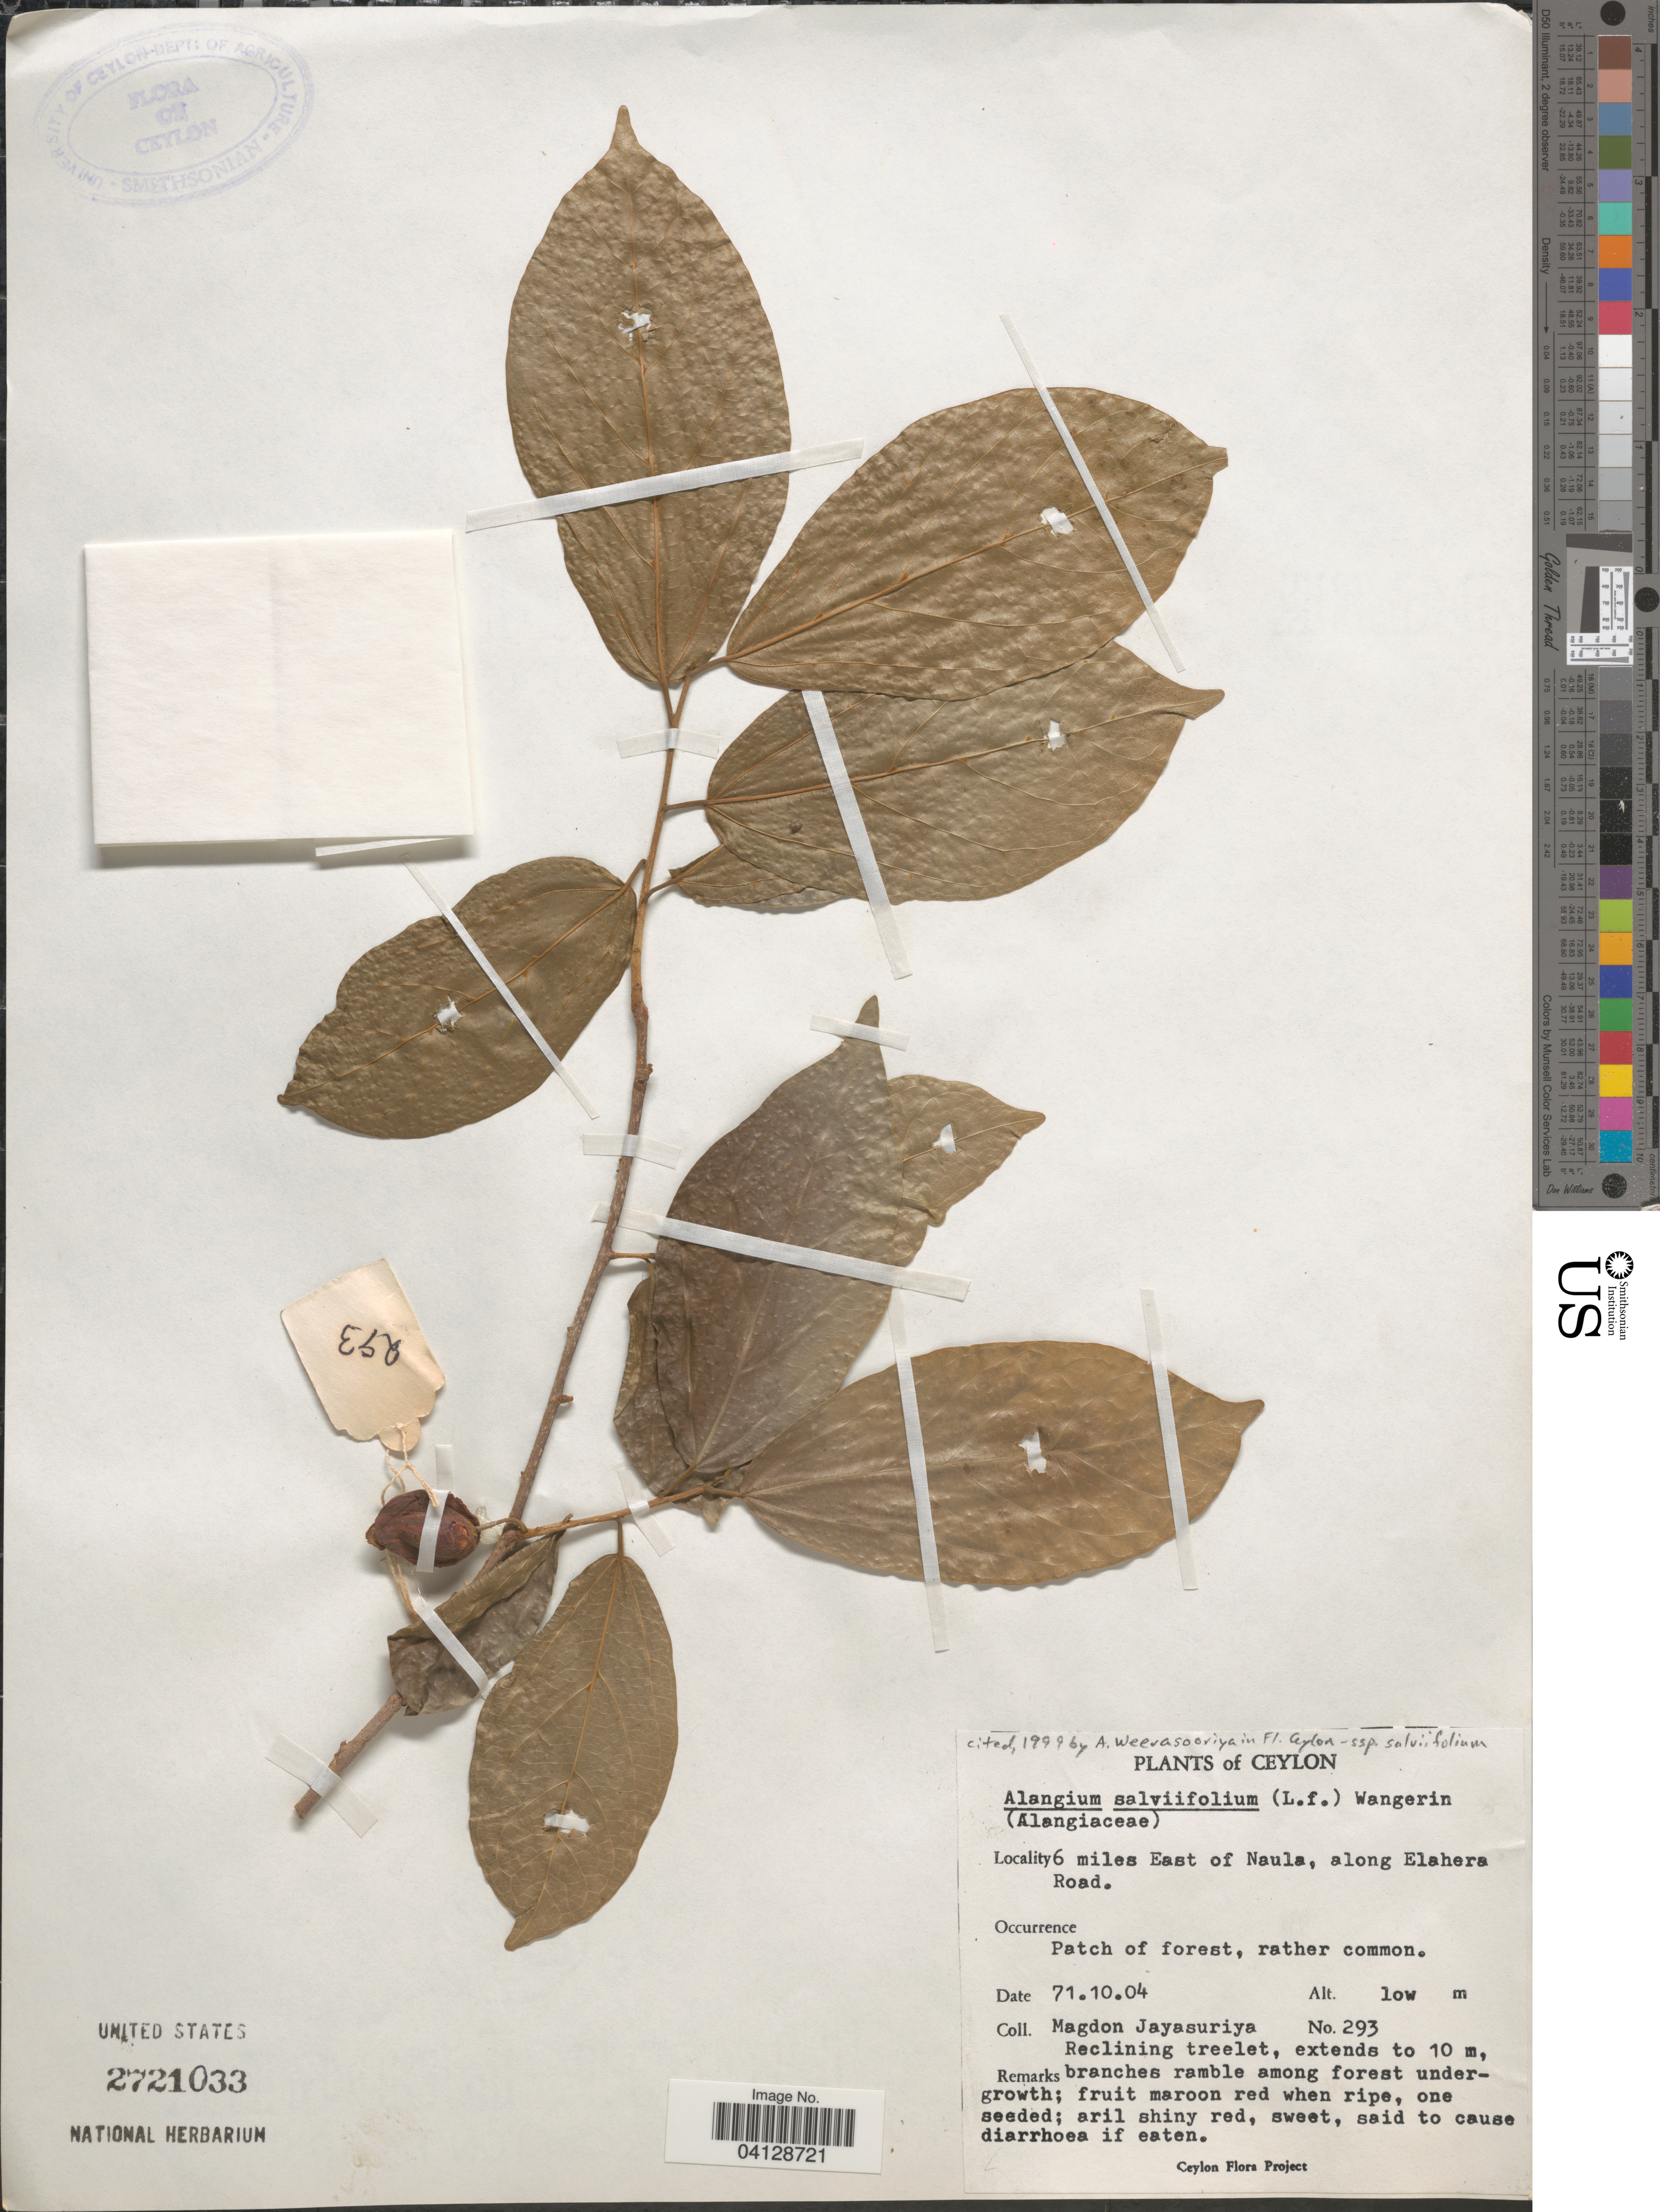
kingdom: Plantae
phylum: Tracheophyta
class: Magnoliopsida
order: Cornales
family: Cornaceae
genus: Alangium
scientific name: Alangium salviifolium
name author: (L. f.) Wangerin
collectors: A. H. Jayasuriya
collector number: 293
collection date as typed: Transcribed d/m/y: 4/10/71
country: Sri Lanka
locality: Ceylon. 6 miles East of Naula, along Elahera Road.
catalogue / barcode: US 2721033